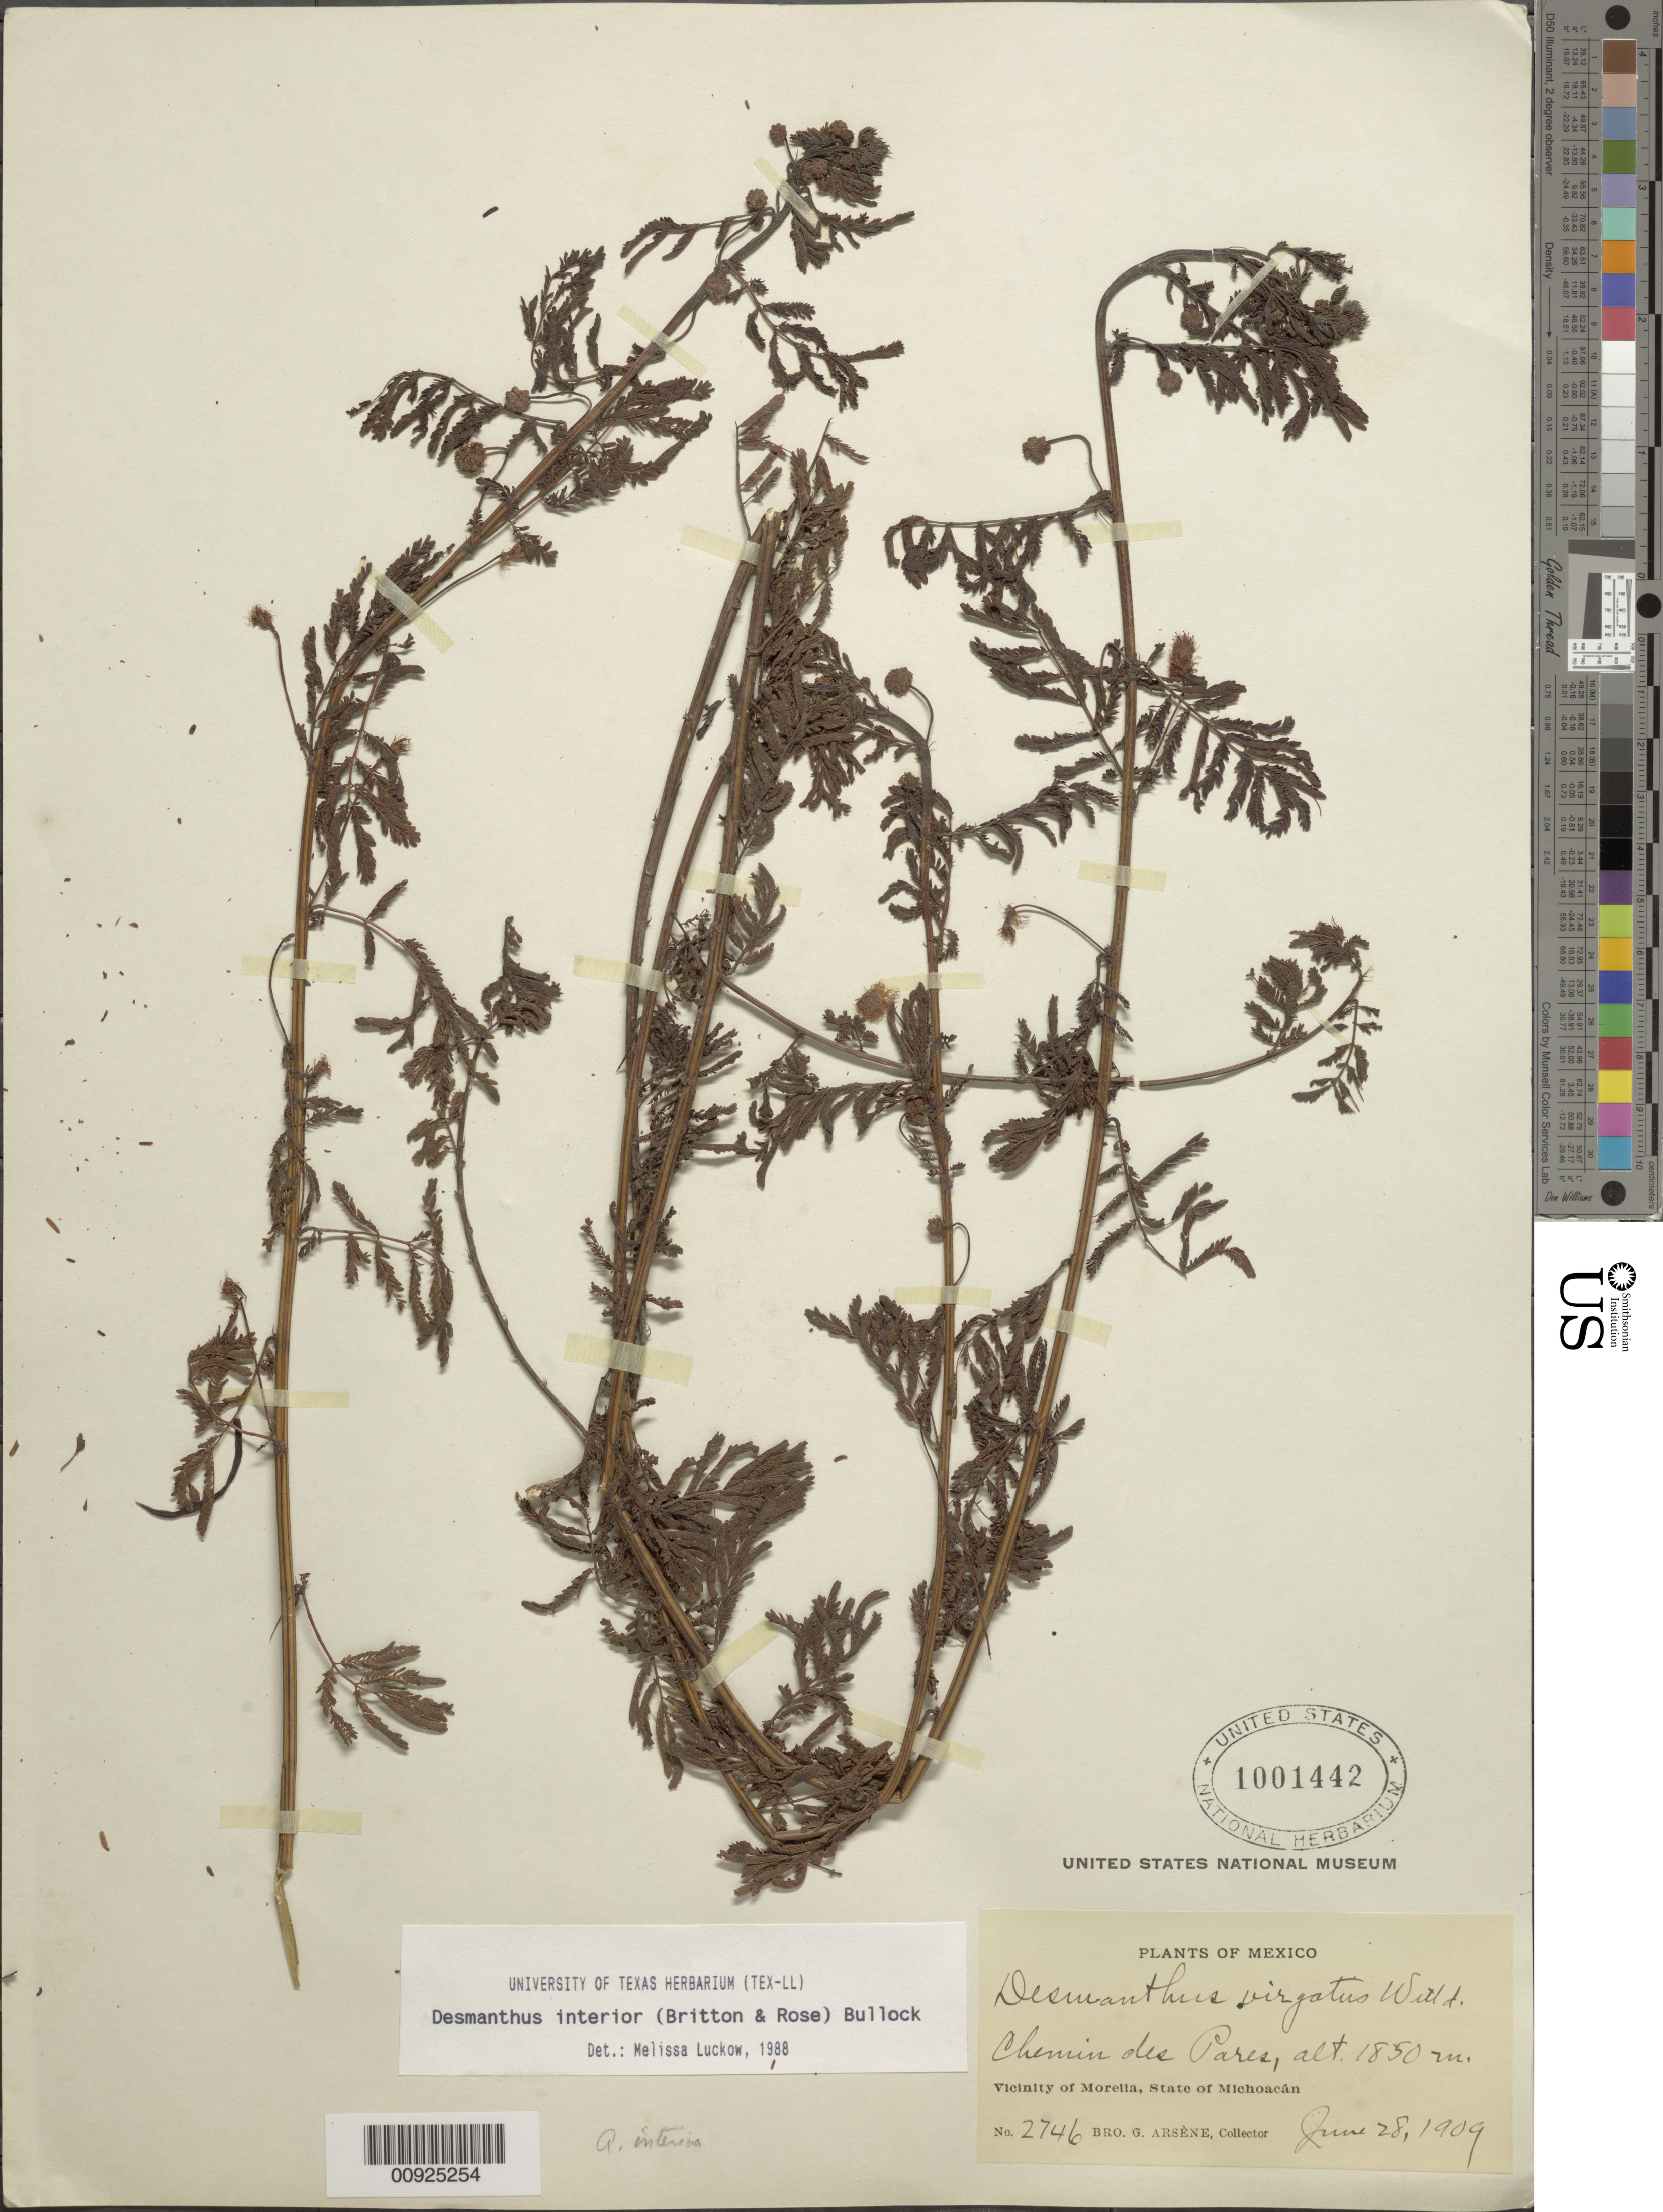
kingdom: Plantae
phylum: Tracheophyta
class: Magnoliopsida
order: Fabales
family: Fabaceae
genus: Desmanthus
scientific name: Desmanthus interior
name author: (Britton) Bullock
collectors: Bro. G. Arsène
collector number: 2746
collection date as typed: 28 Jun 1909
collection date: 1909-06-28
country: Mexico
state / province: Michoacán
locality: Chemin des Pares. Vicinity of Morelia, State of Michoacán.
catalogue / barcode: US 1001442